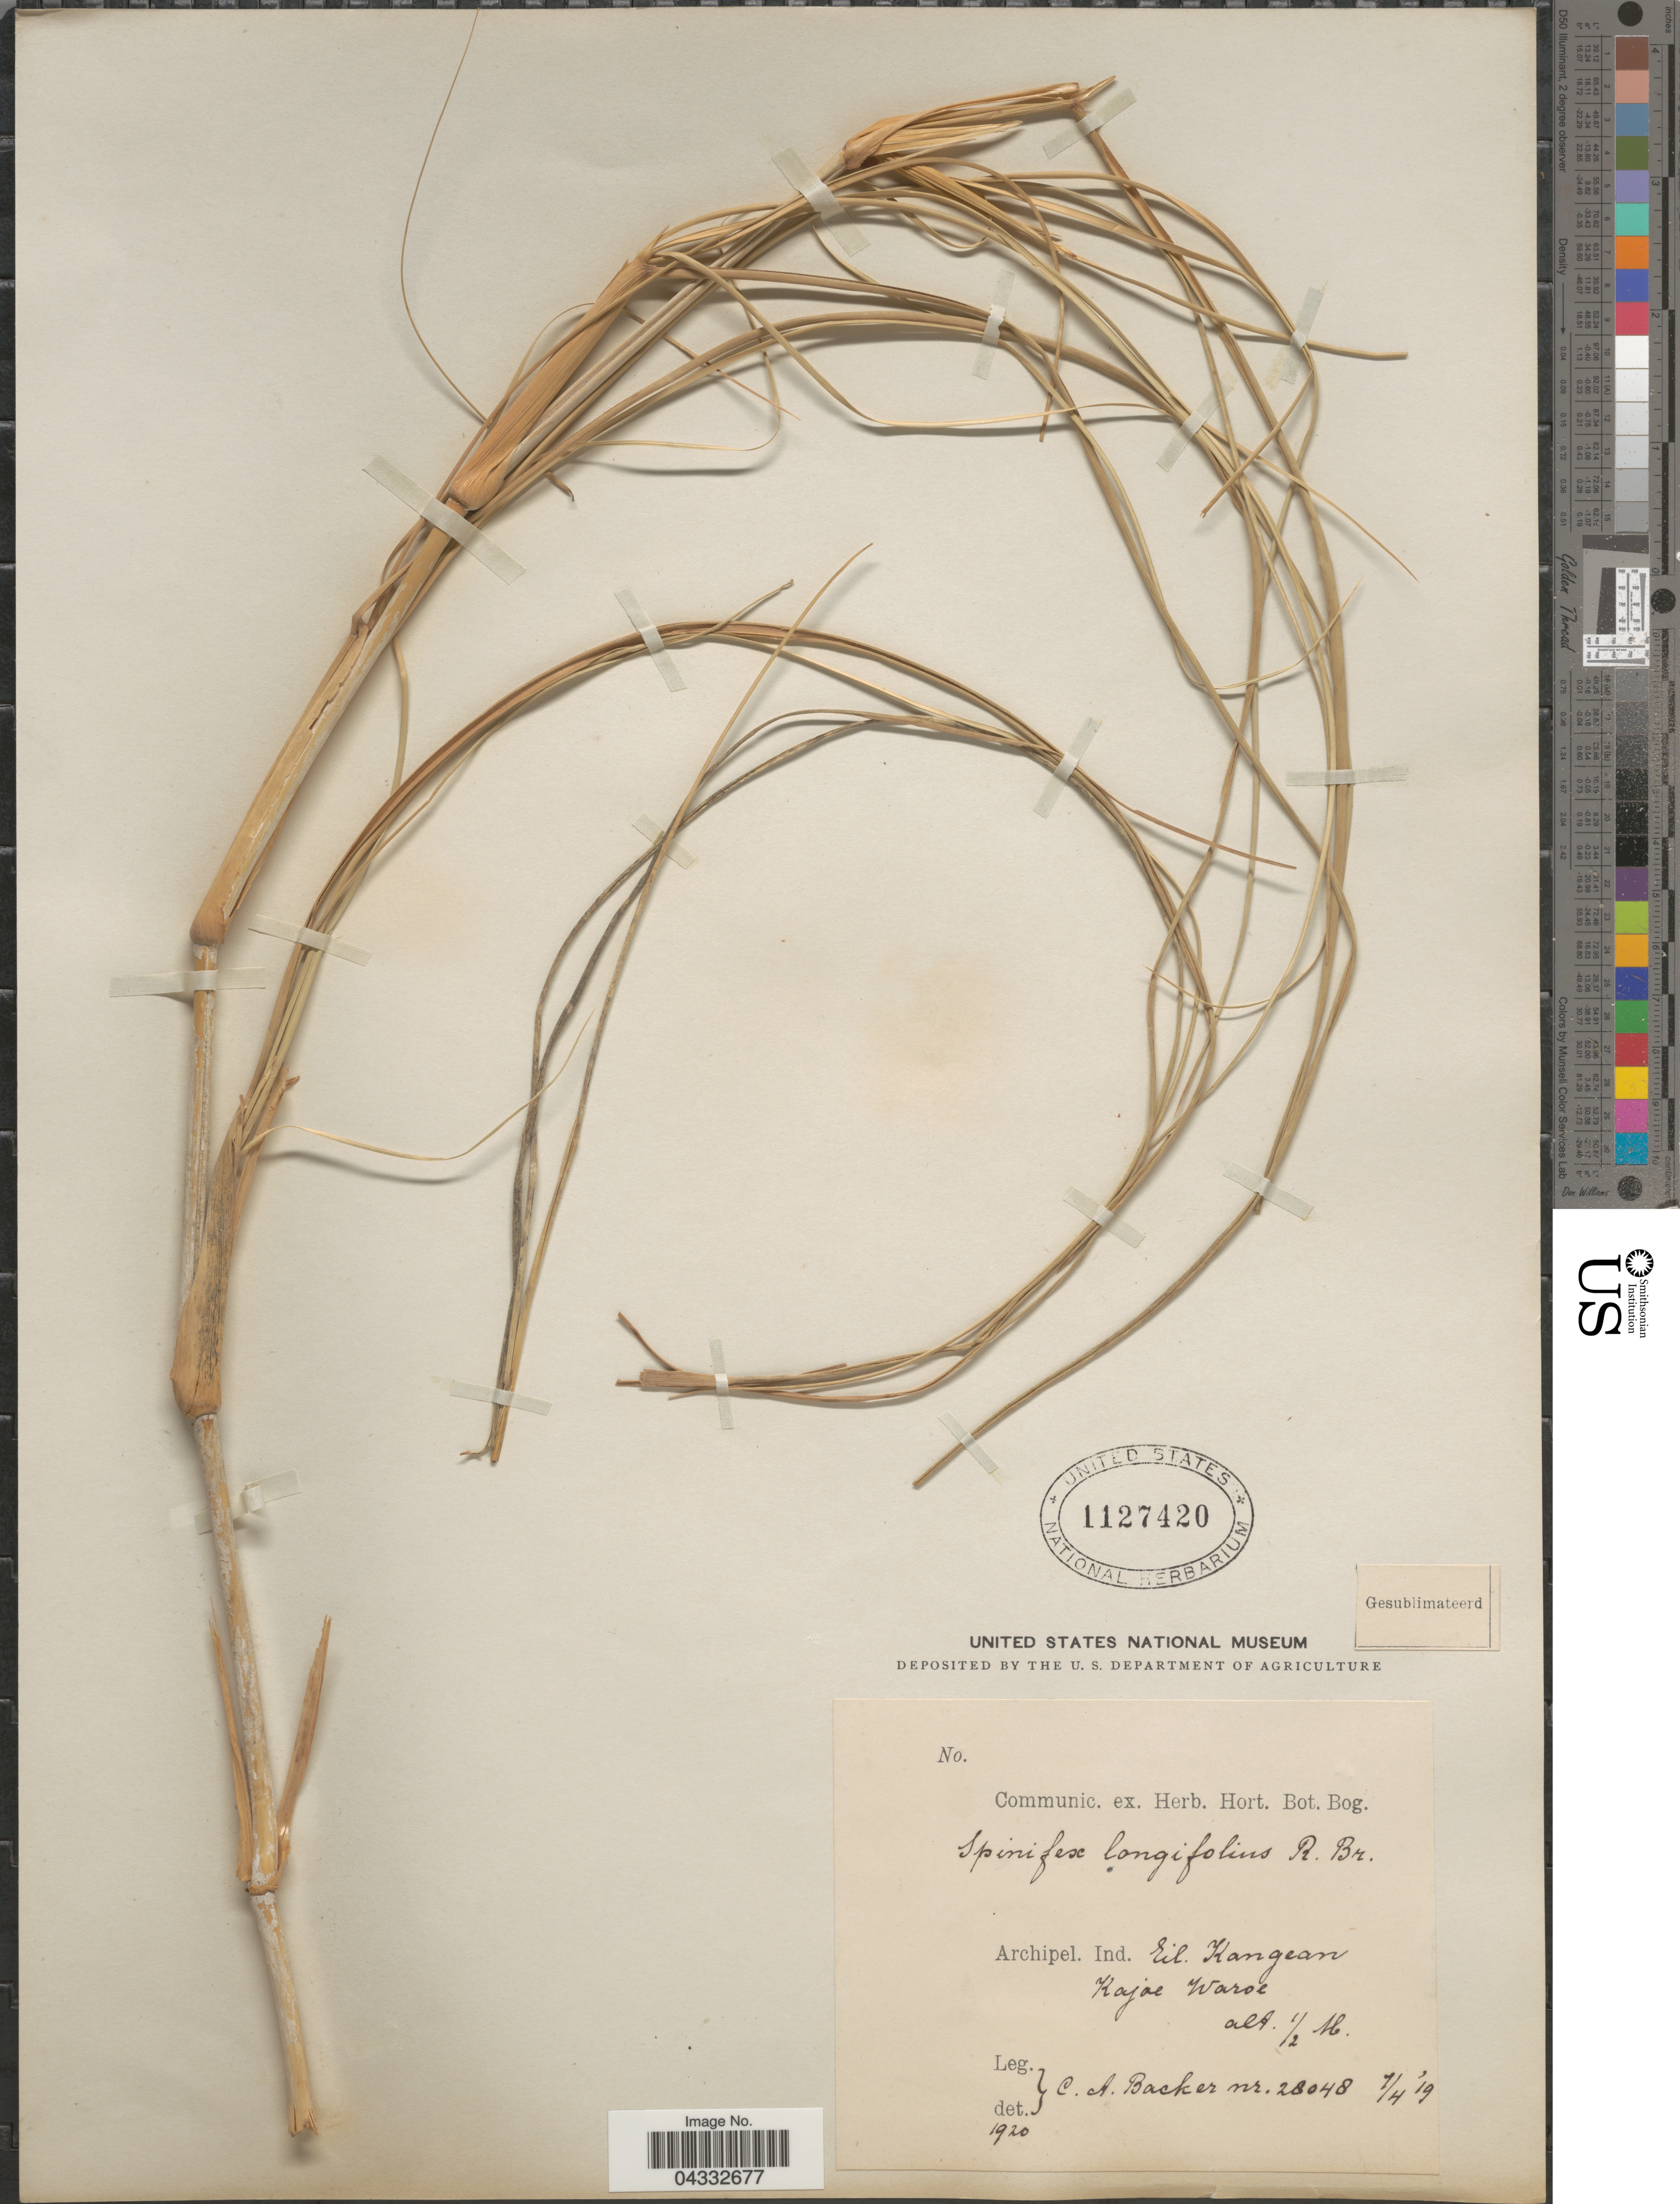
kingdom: Plantae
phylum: Tracheophyta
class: Liliopsida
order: Poales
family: Poaceae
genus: Spinifex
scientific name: Spinifex longifolius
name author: R. Br.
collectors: C. A. Backer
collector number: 28048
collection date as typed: Transcribed d/m/y: 7/4/19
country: Indonesia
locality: Archipel. Ind. Eil. Kangean. Kajoe Waroe.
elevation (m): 0.5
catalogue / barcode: US 1127420